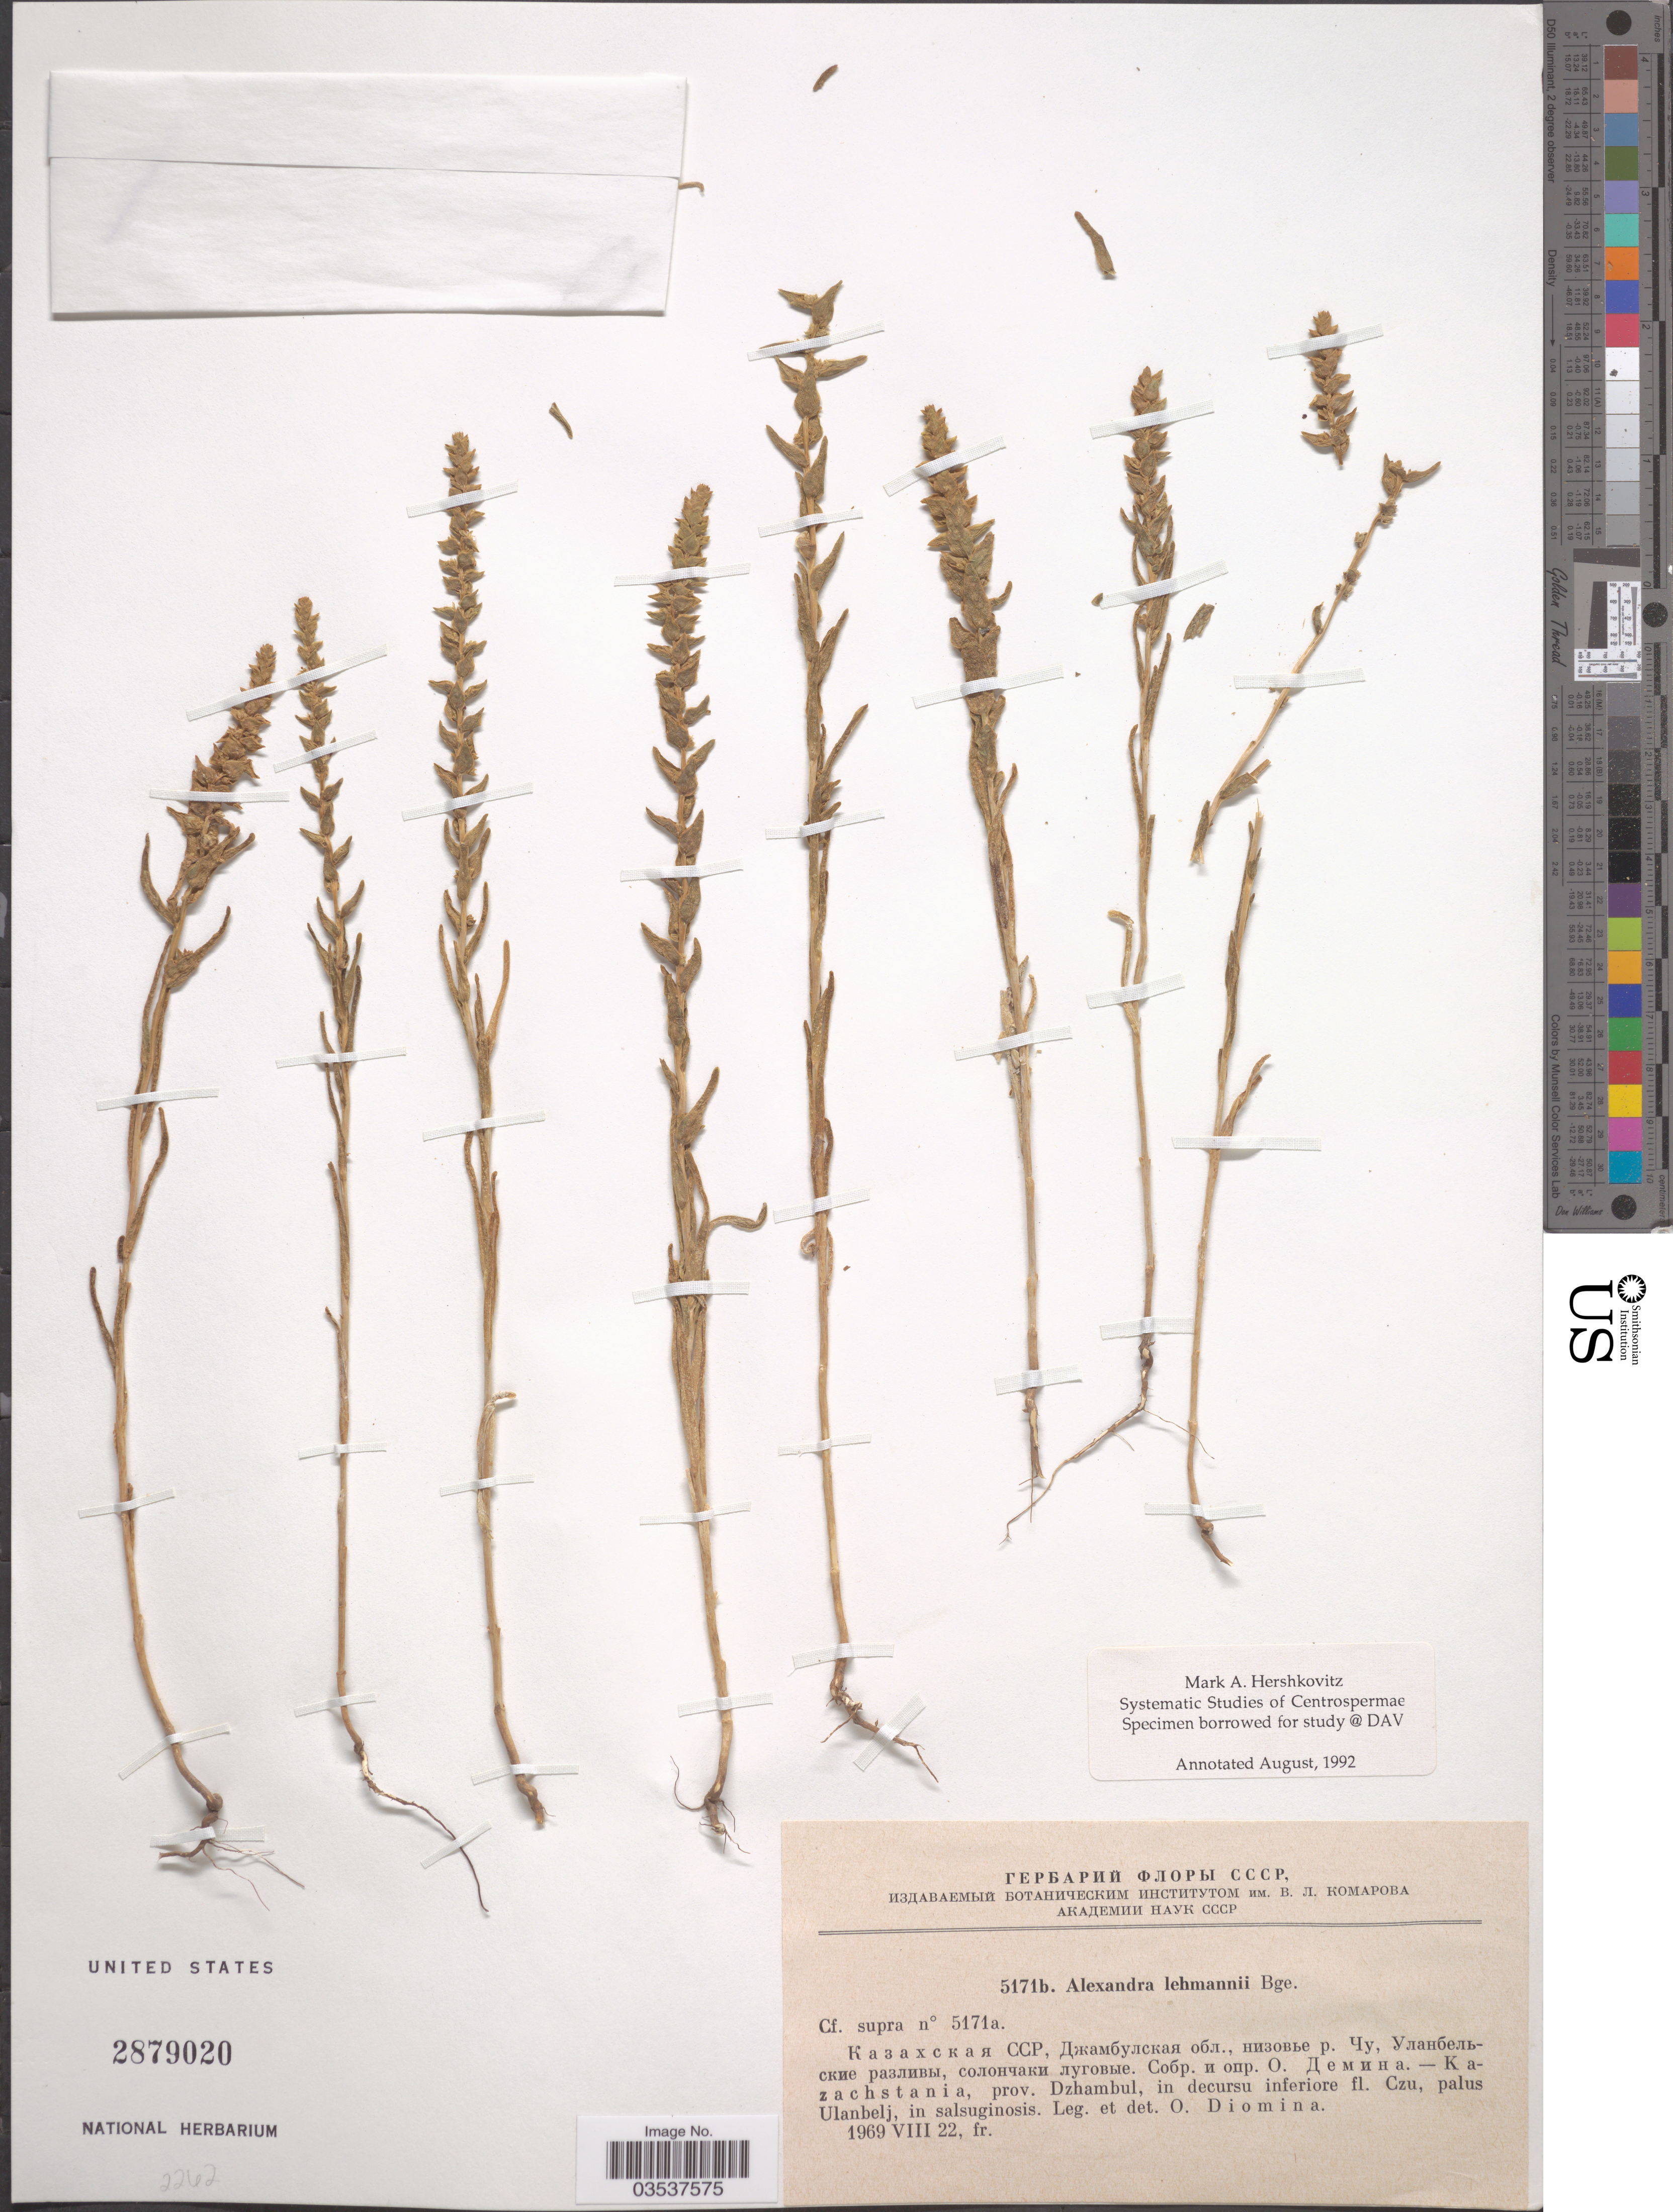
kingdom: Plantae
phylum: Tracheophyta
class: Magnoliopsida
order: Caryophyllales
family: Amaranthaceae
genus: Suaeda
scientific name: Suaeda lehmannii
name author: (Bunge) Kapralov et al.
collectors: O. Diomina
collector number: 5171b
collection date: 1969-08-22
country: Kazakhstan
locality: Kazachstania, prov. Dzhambul, in decursu inferiore fl. Czu, palus Ulanbelj.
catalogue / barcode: US 2879020